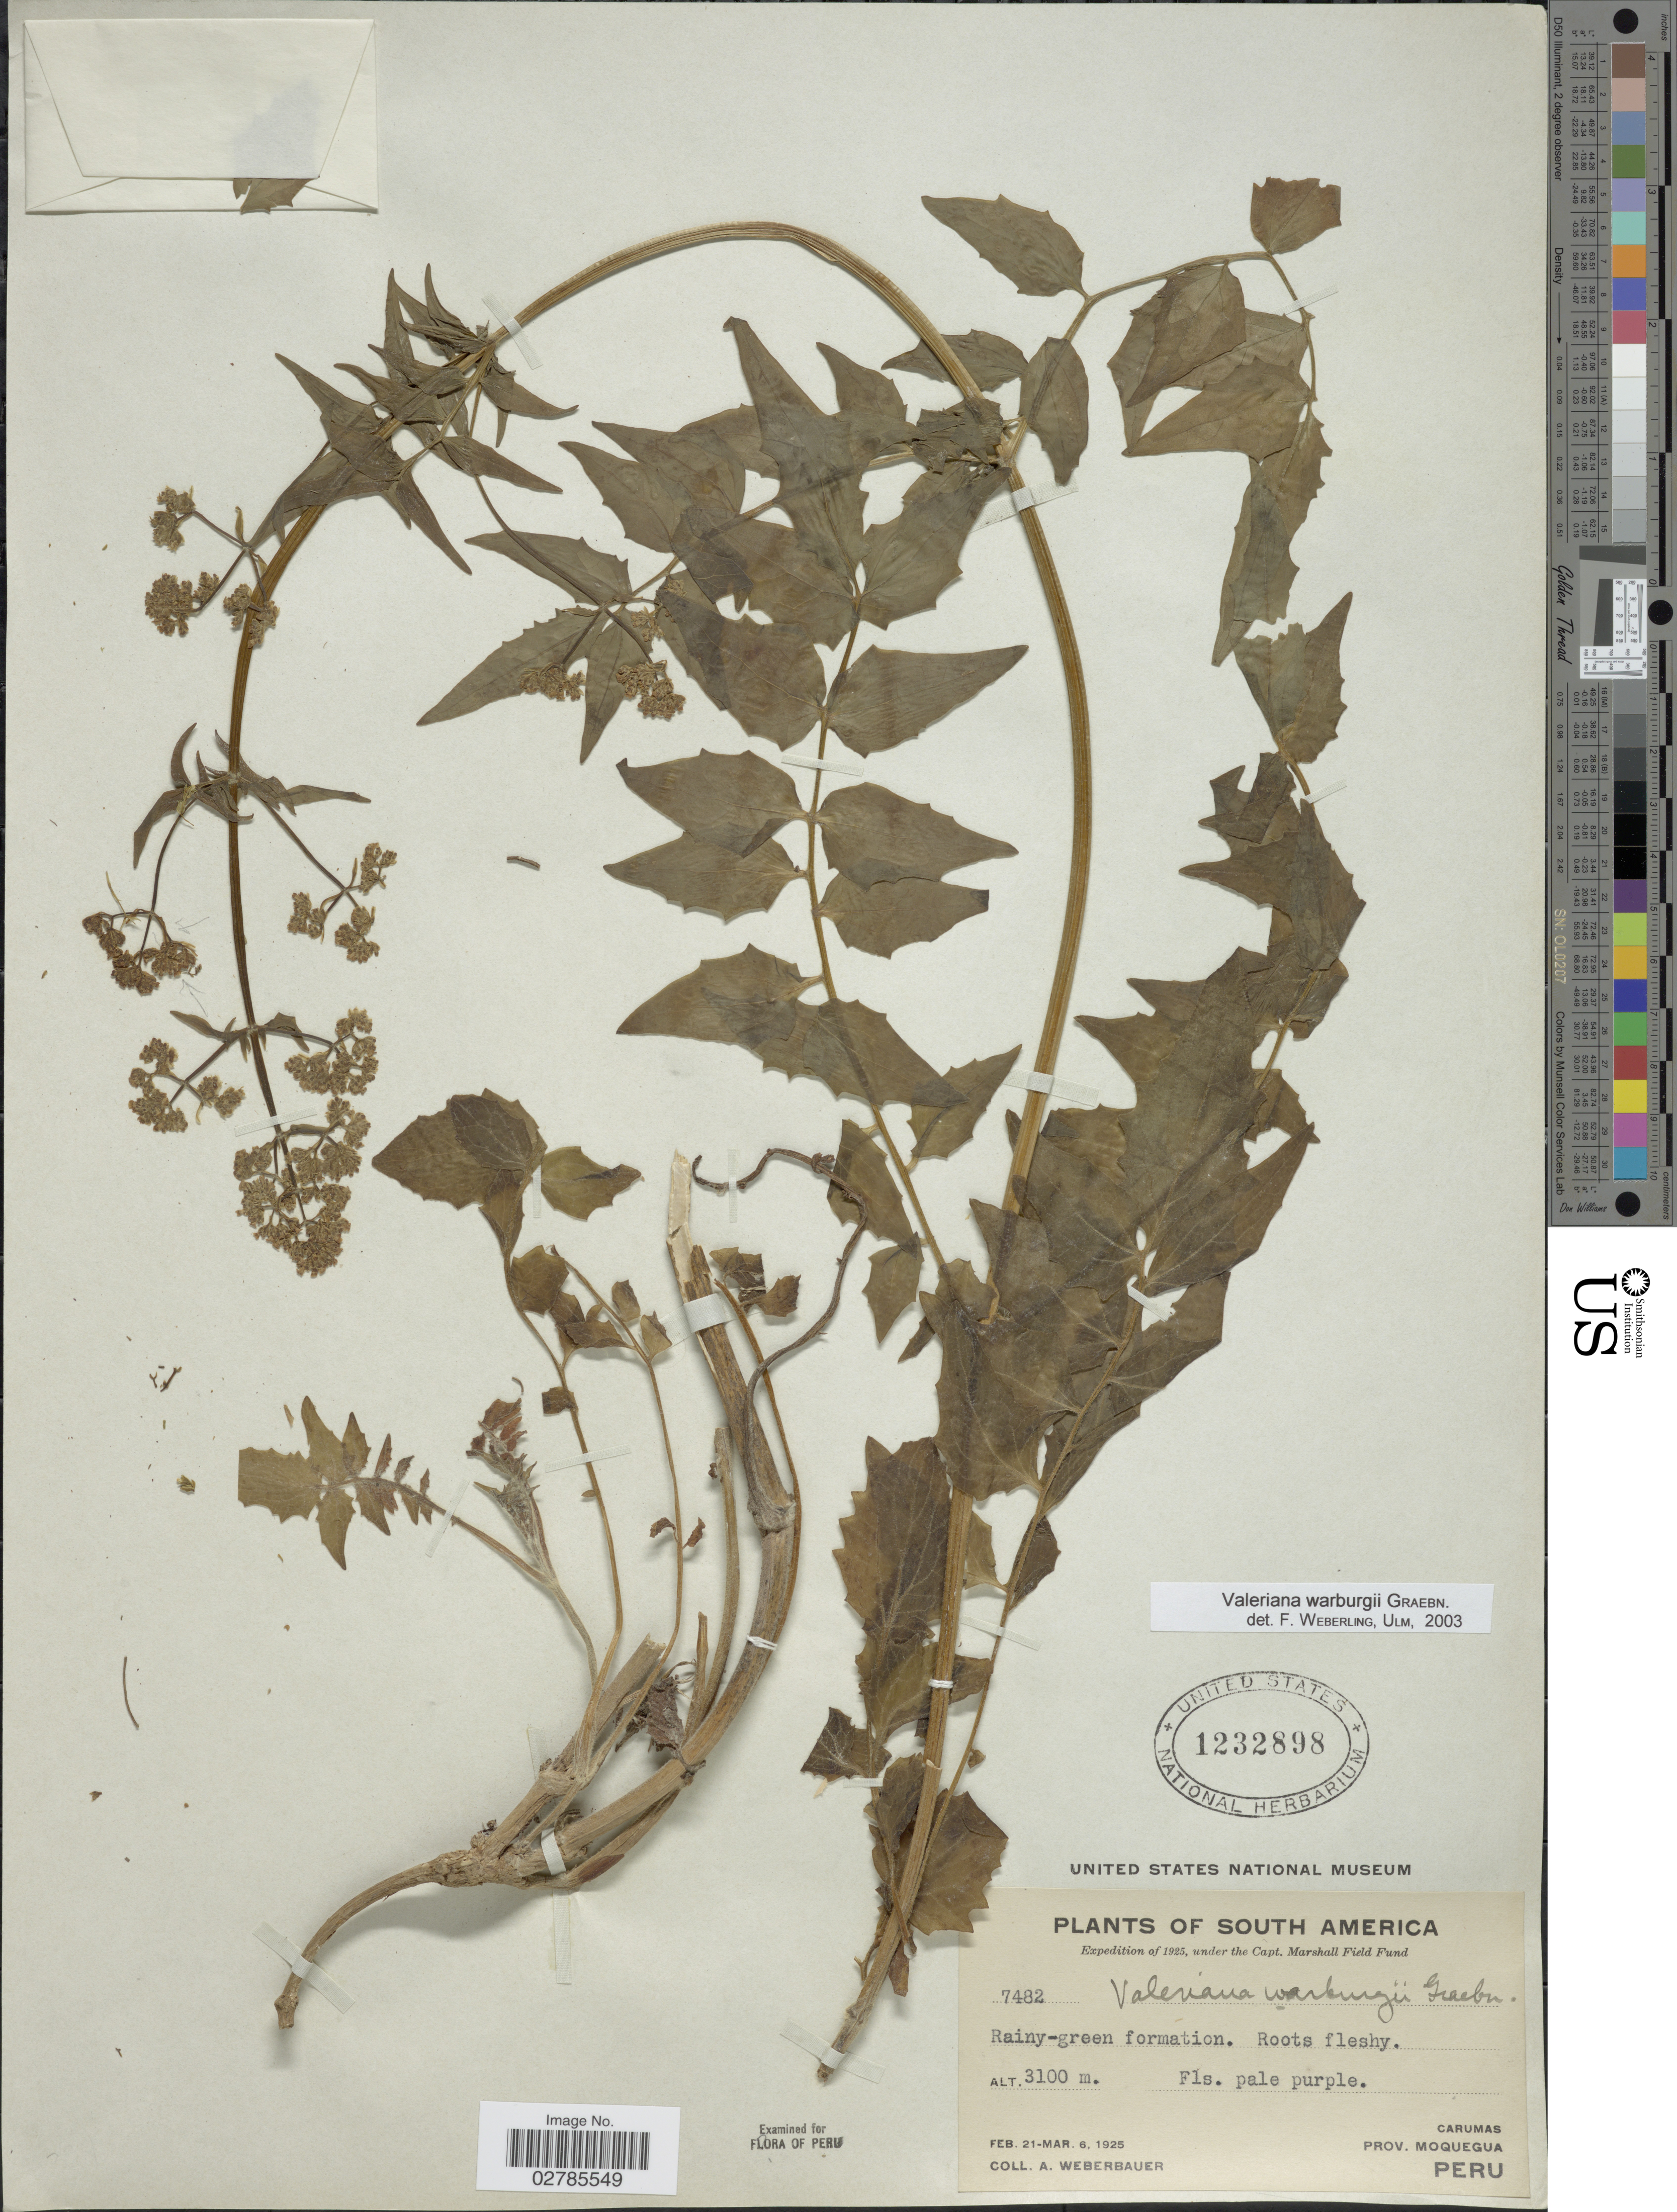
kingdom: Plantae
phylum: Tracheophyta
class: Magnoliopsida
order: Dipsacales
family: Caprifoliaceae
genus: Valeriana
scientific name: Valeriana warburgii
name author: Graebn.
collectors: A. Weberbauer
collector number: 7482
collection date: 1925-02-21/1925-03-06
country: Peru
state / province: Moquegua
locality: Carumas.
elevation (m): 3100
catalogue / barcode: US 1232898